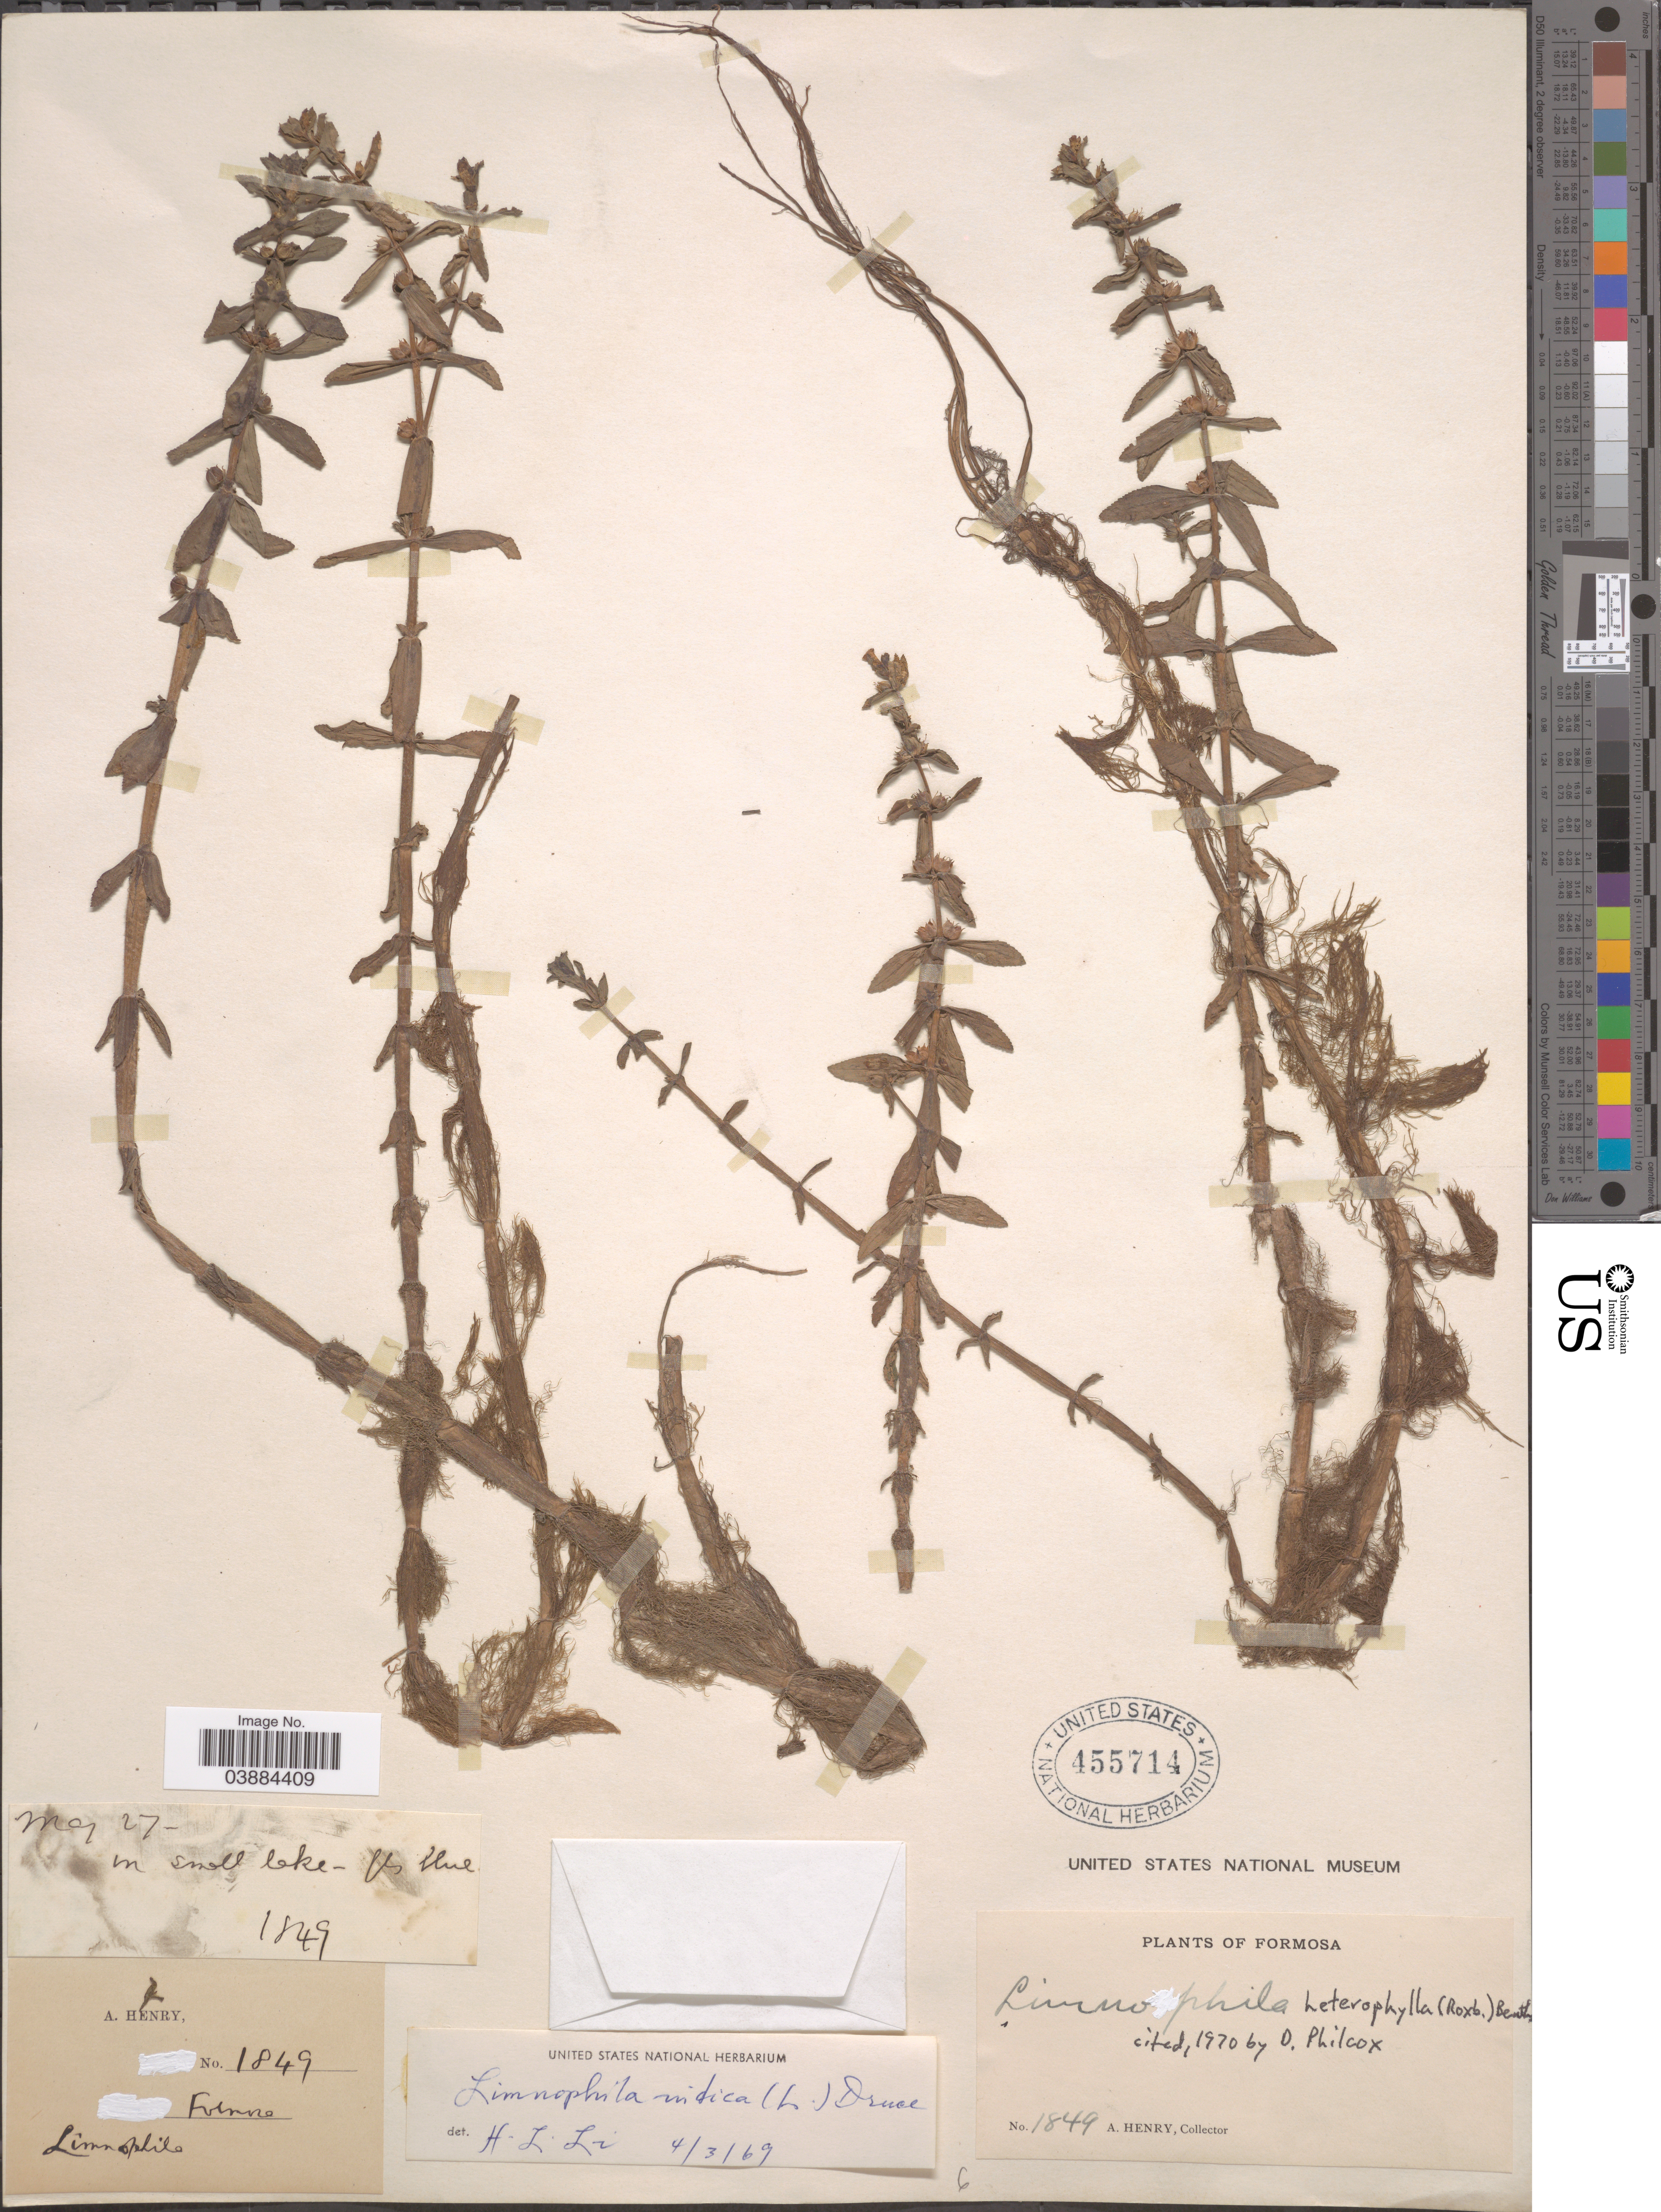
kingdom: Plantae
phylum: Tracheophyta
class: Magnoliopsida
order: Lamiales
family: Plantaginaceae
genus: Limnophila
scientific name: Limnophila heterophylla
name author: (Roxb.) Benth.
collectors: A. Henry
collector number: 1849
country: Taiwan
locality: Formosa.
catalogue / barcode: US 455714